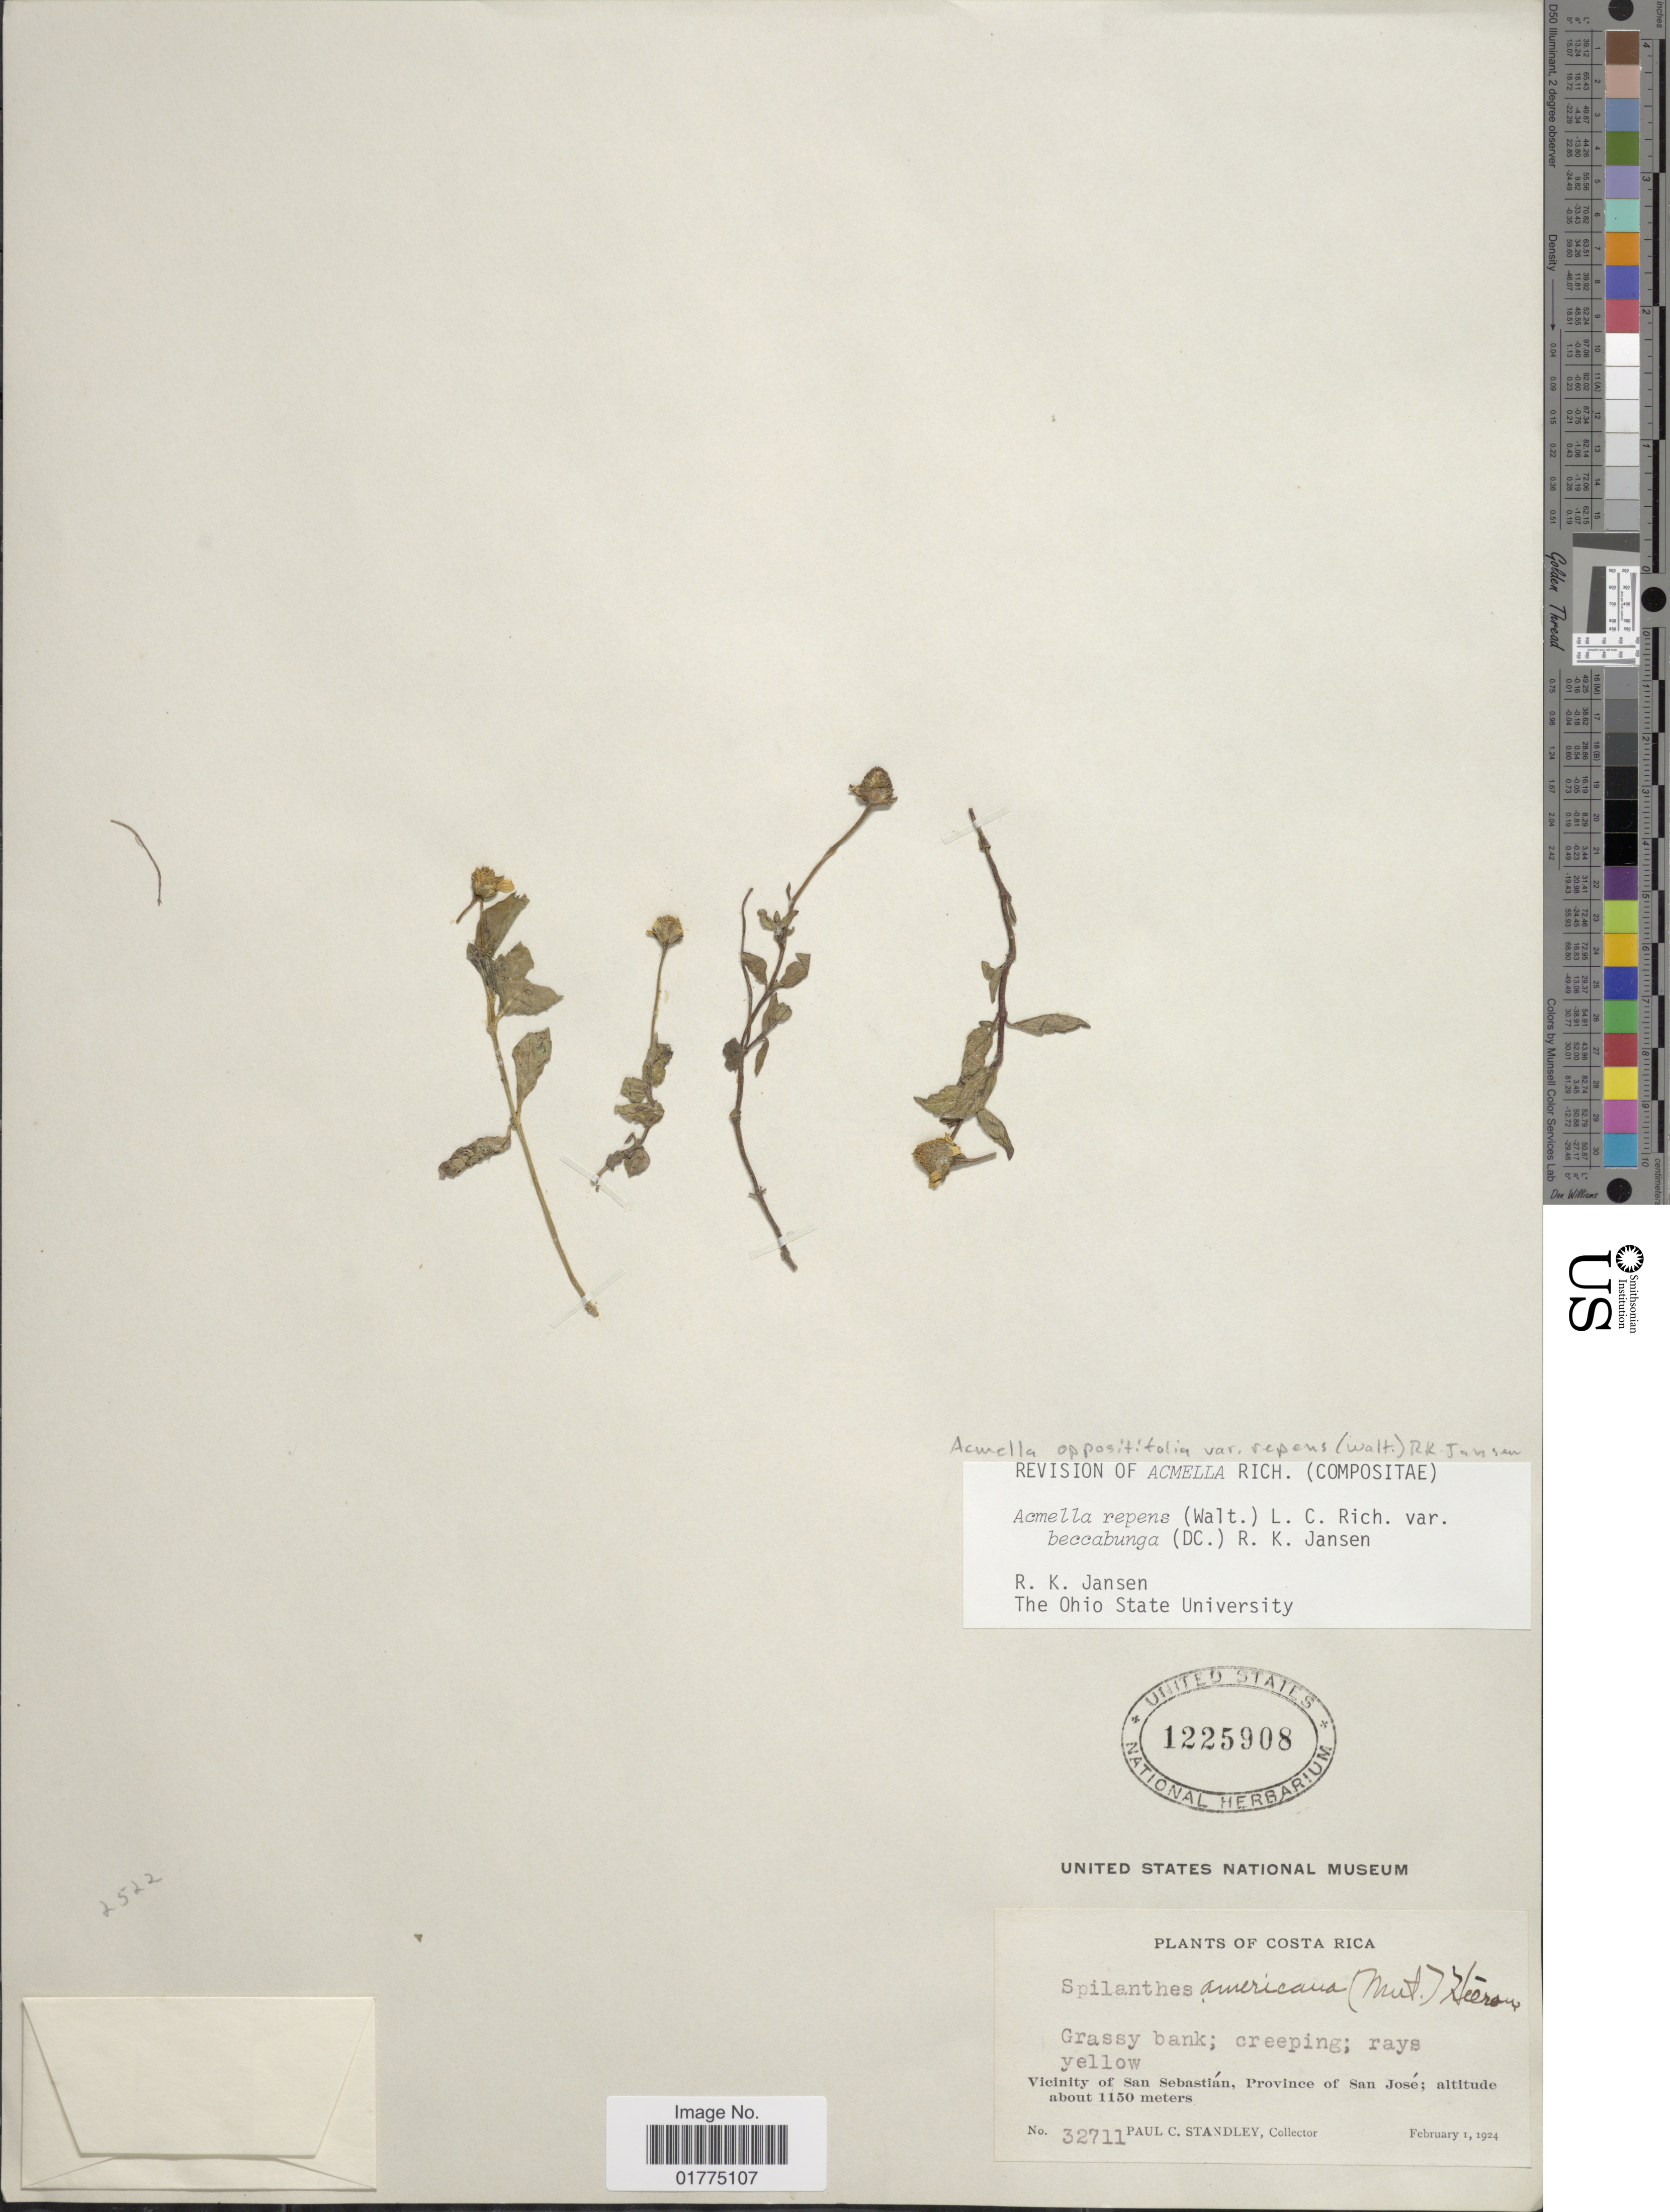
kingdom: Plantae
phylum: Tracheophyta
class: Magnoliopsida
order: Asterales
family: Asteraceae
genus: Acmella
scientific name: Acmella repens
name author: (Walter) Rich.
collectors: P. C. Standley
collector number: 32711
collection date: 1924-02-01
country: Costa Rica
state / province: San José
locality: Vicinity of San Sebastián, Province of San José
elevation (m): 1150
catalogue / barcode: US 1225908